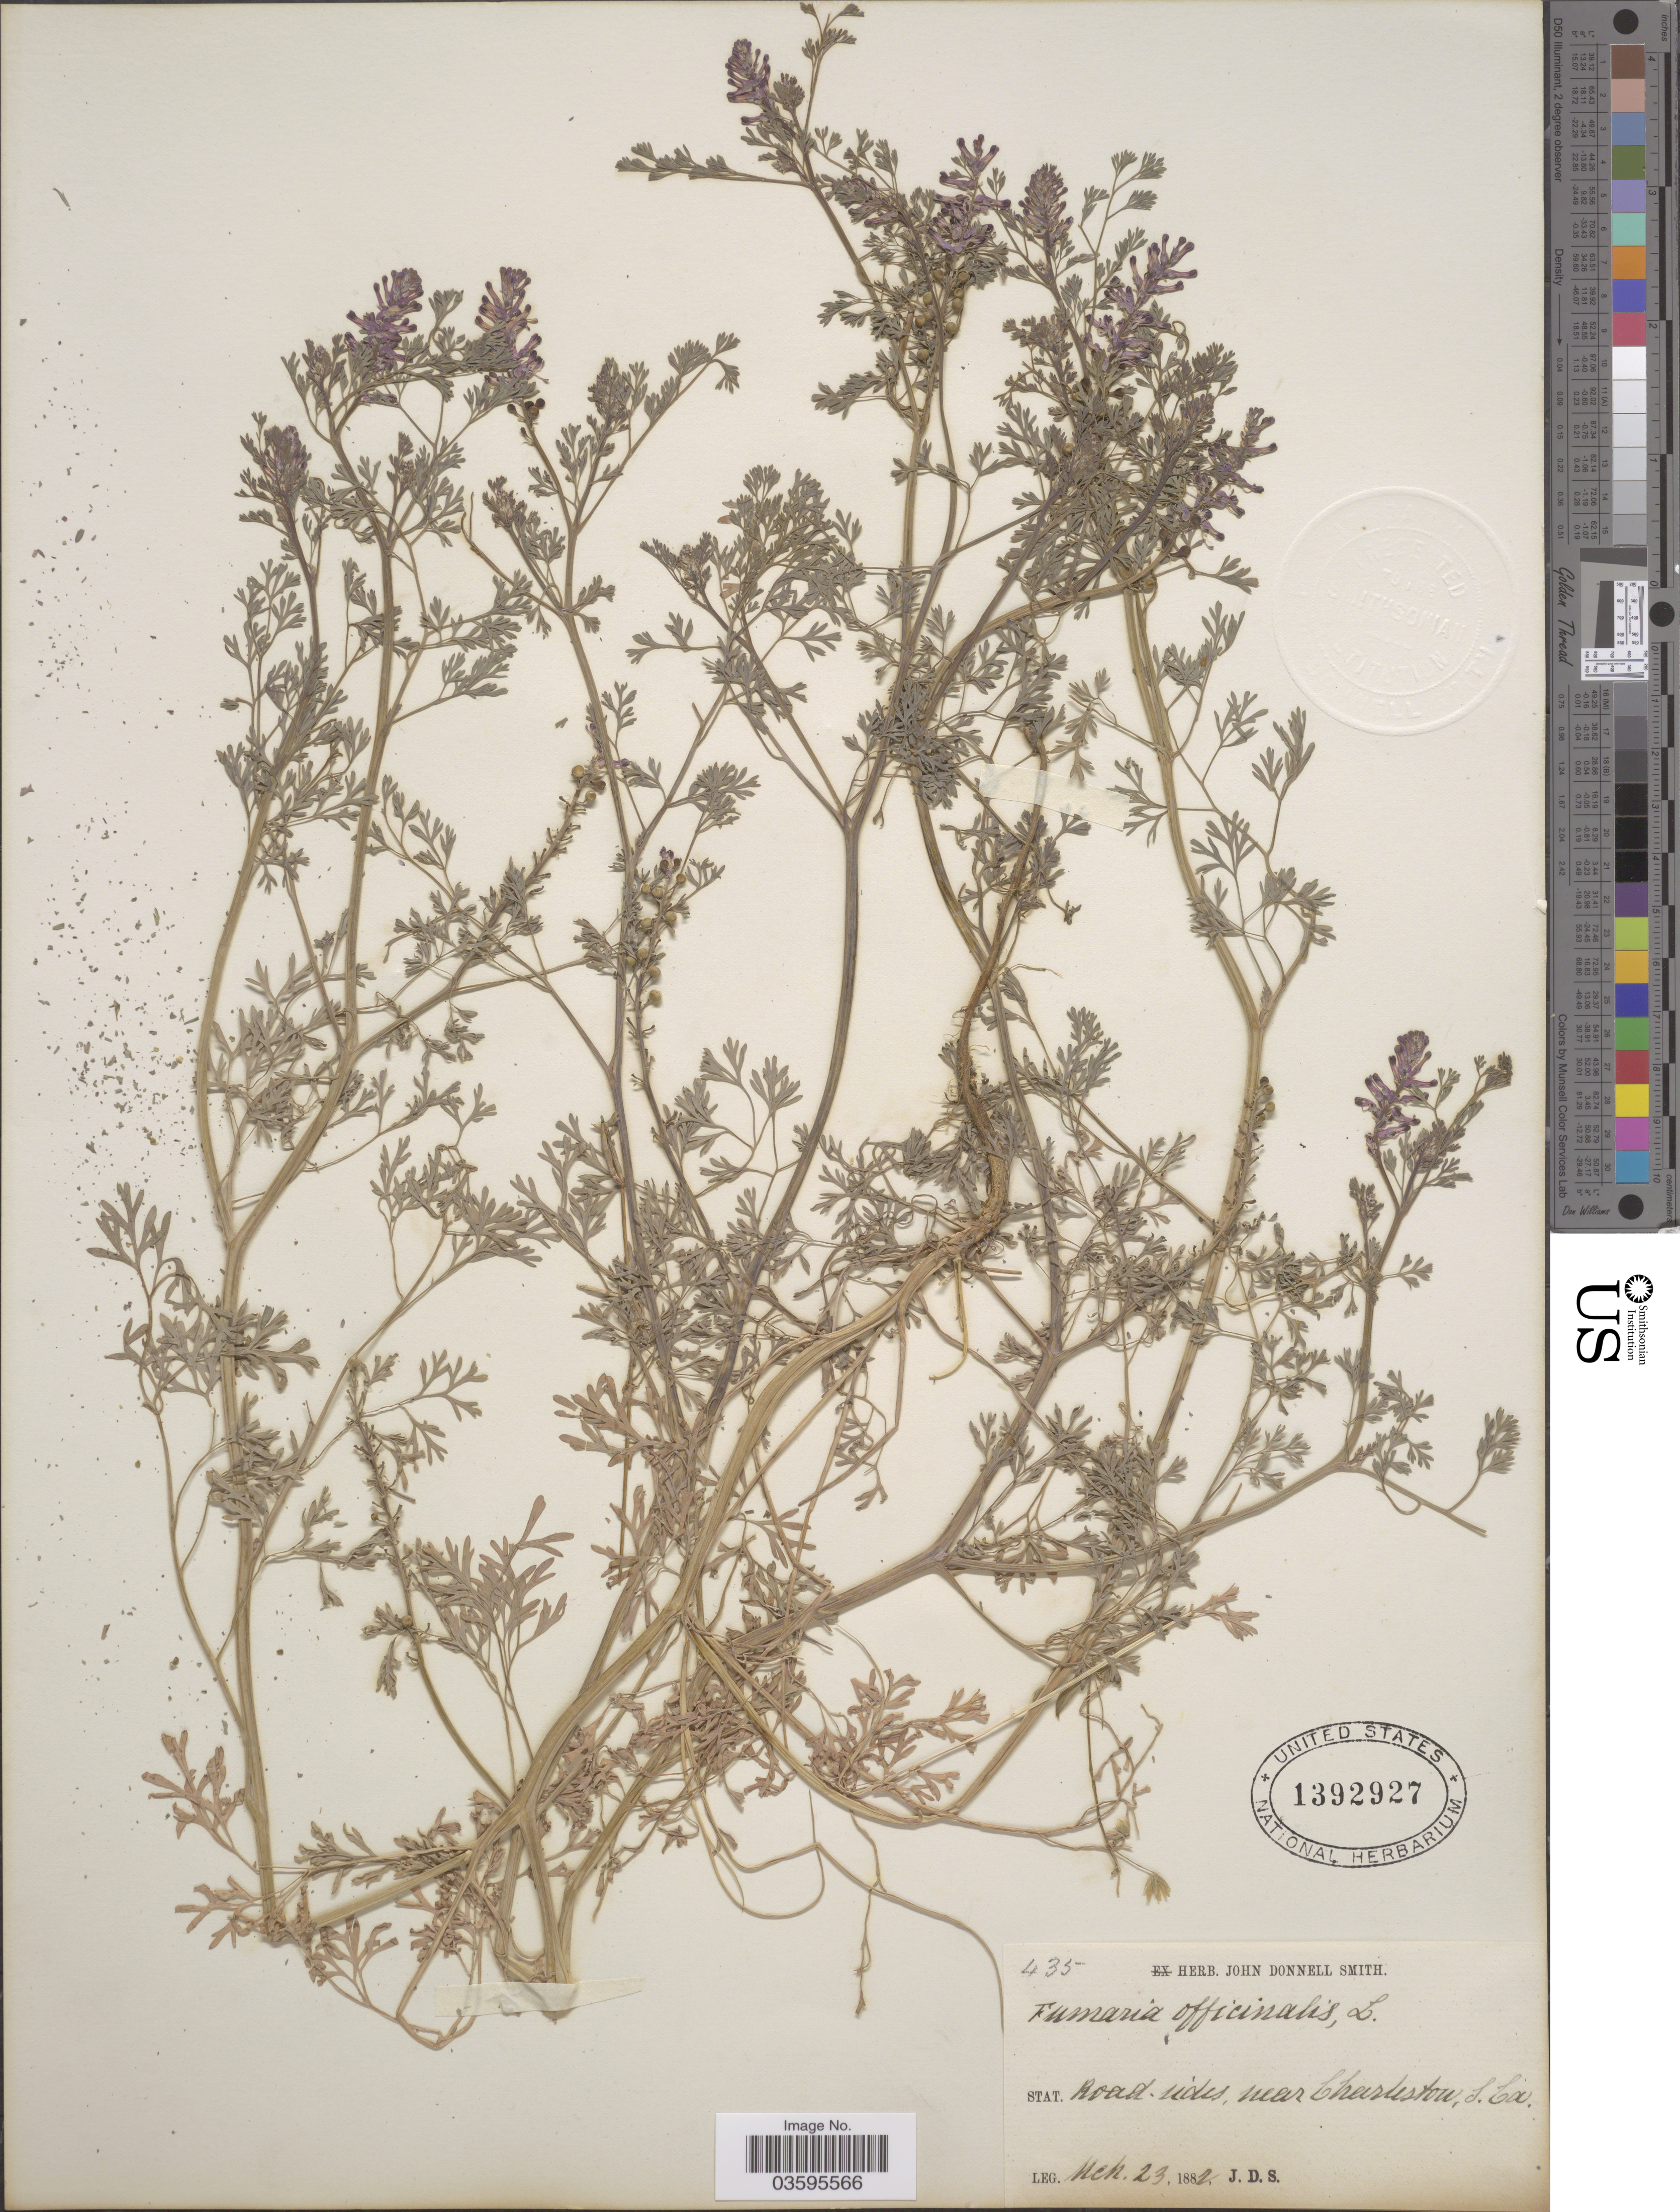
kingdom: Plantae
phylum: Tracheophyta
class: Magnoliopsida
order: Ranunculales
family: Papaveraceae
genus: Fumaria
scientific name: Fumaria officinalis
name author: L.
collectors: J. Donnell Smith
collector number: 435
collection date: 1882-03-23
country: United States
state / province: South Carolina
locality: Stat. Road-sides, near Charleston.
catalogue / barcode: US 1392927